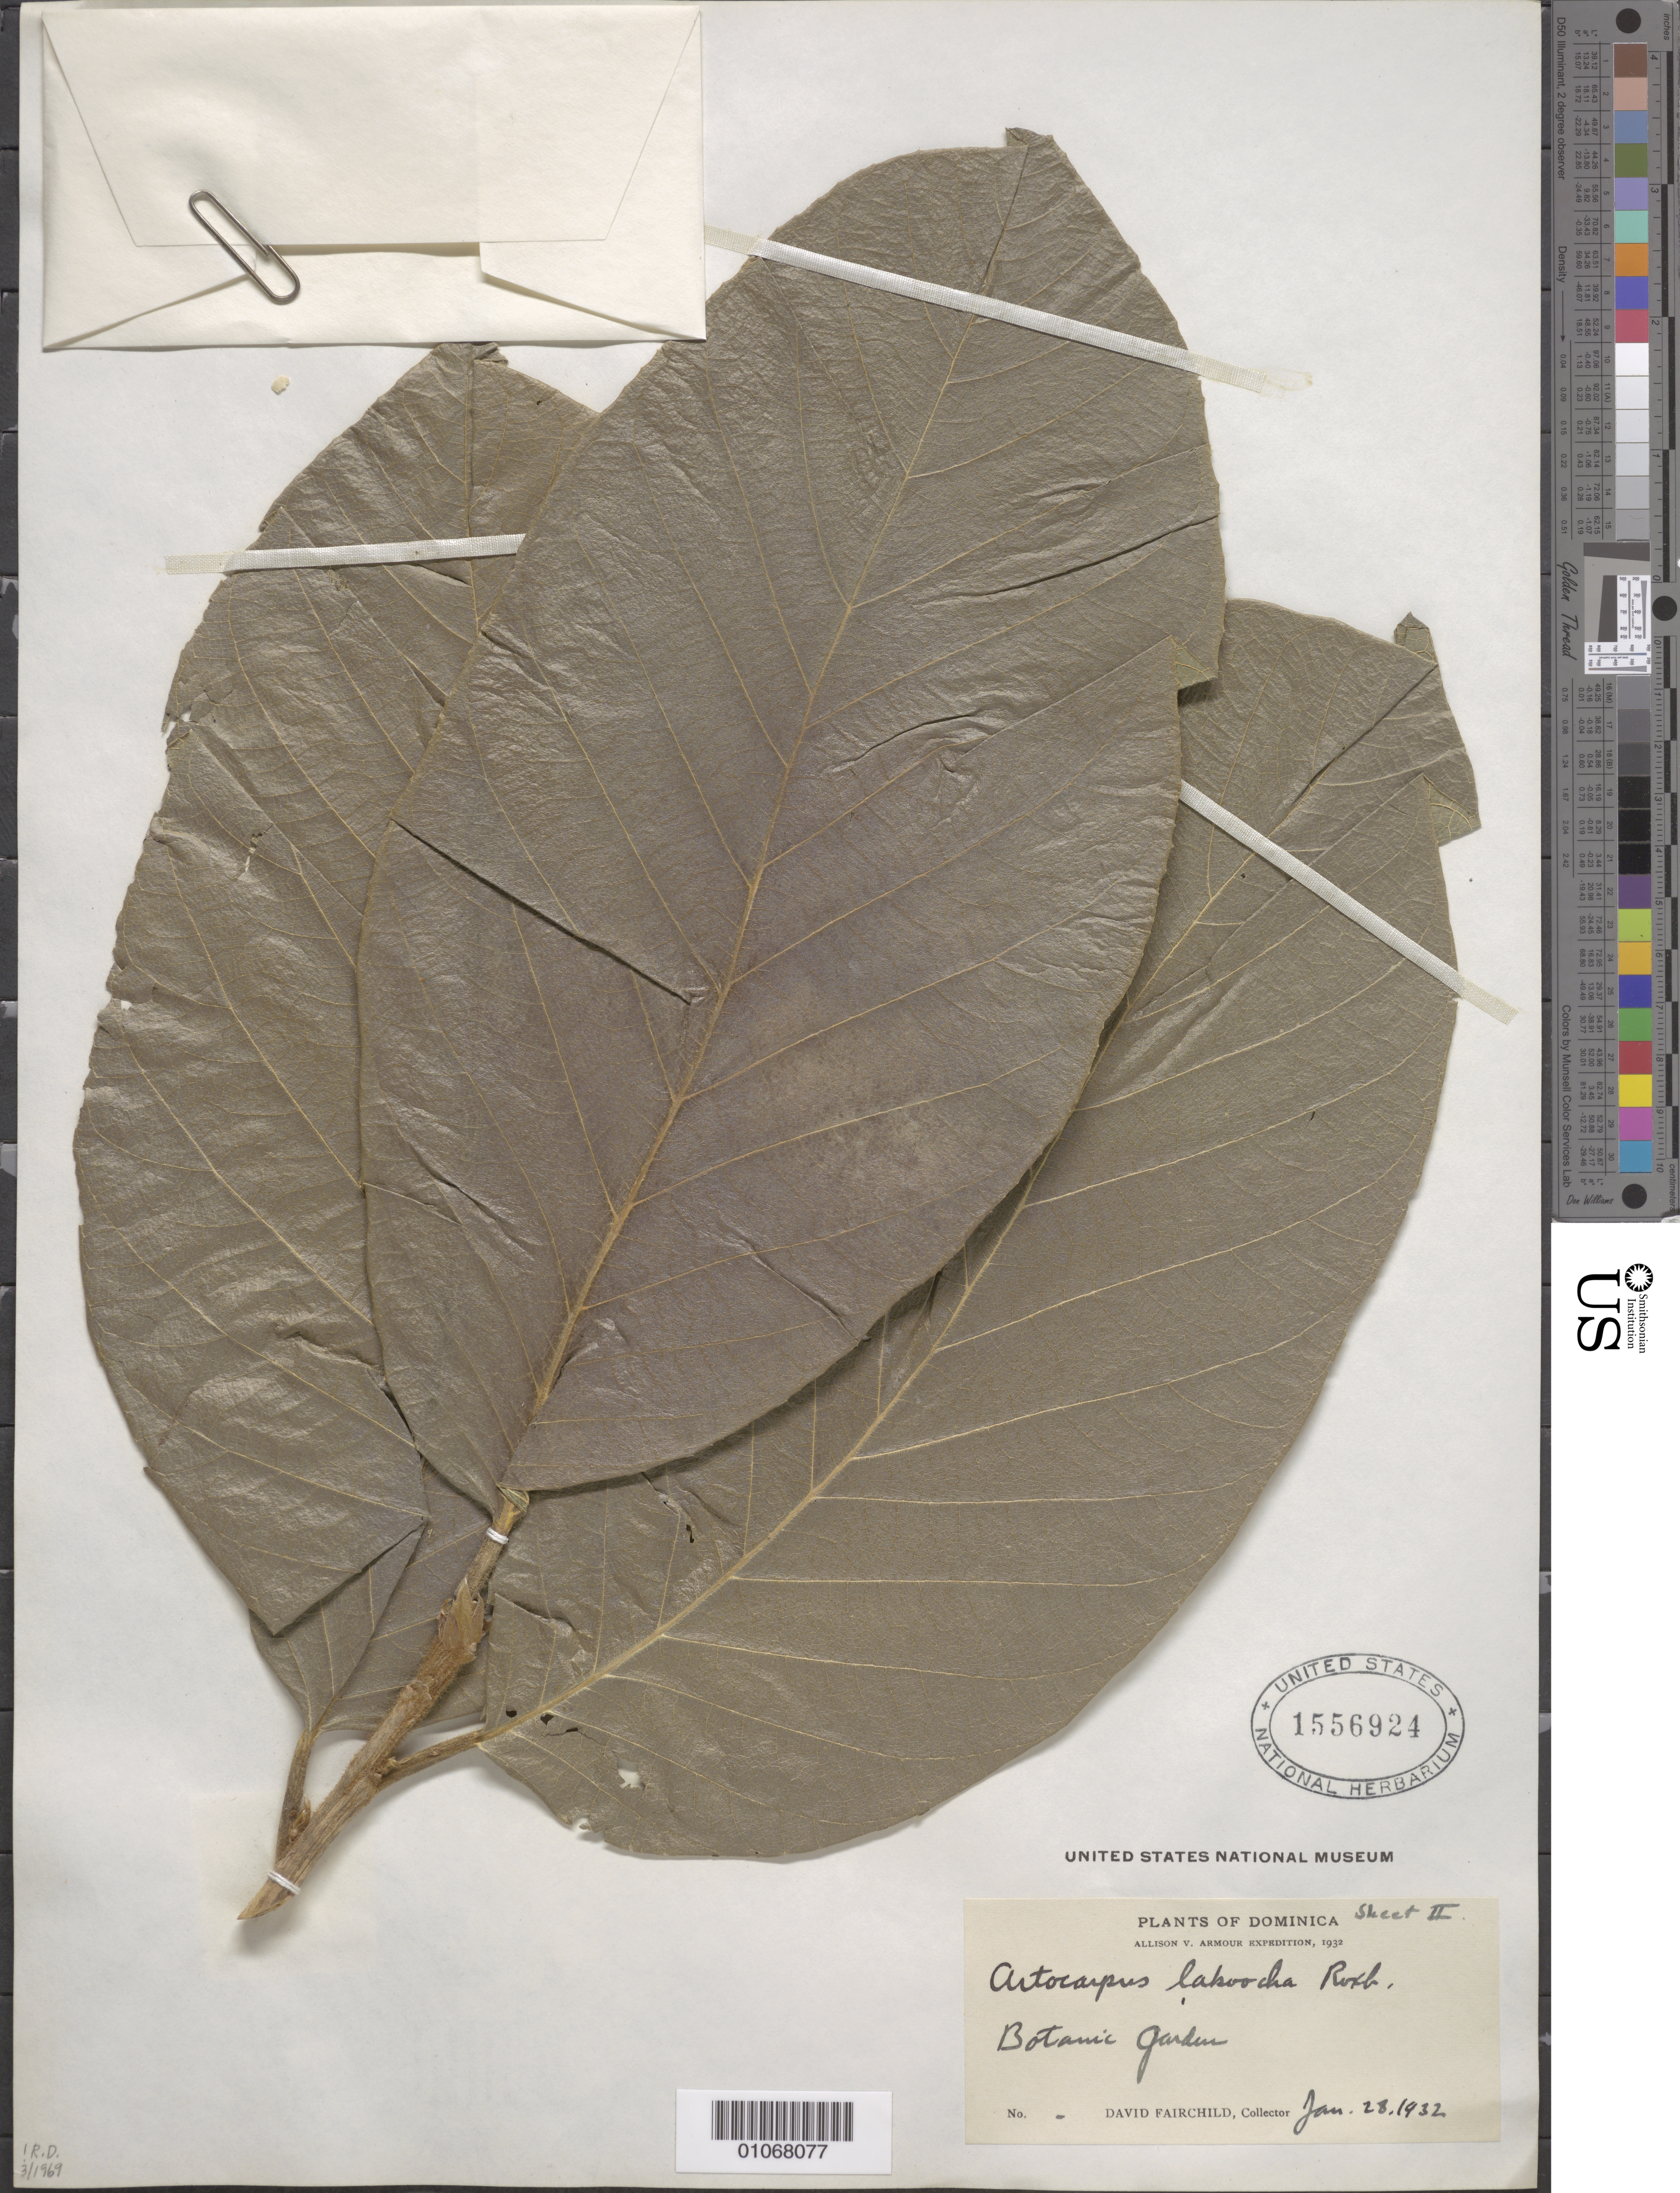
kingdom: Plantae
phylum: Tracheophyta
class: Magnoliopsida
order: Rosales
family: Moraceae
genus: Artocarpus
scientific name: Artocarpus lakoocha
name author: Wall. ex Roxb.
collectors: D. Fairchild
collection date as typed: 28 Jan 1932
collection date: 1932-01-28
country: Dominica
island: Dominica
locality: Botanic Garden.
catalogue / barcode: US 1556924